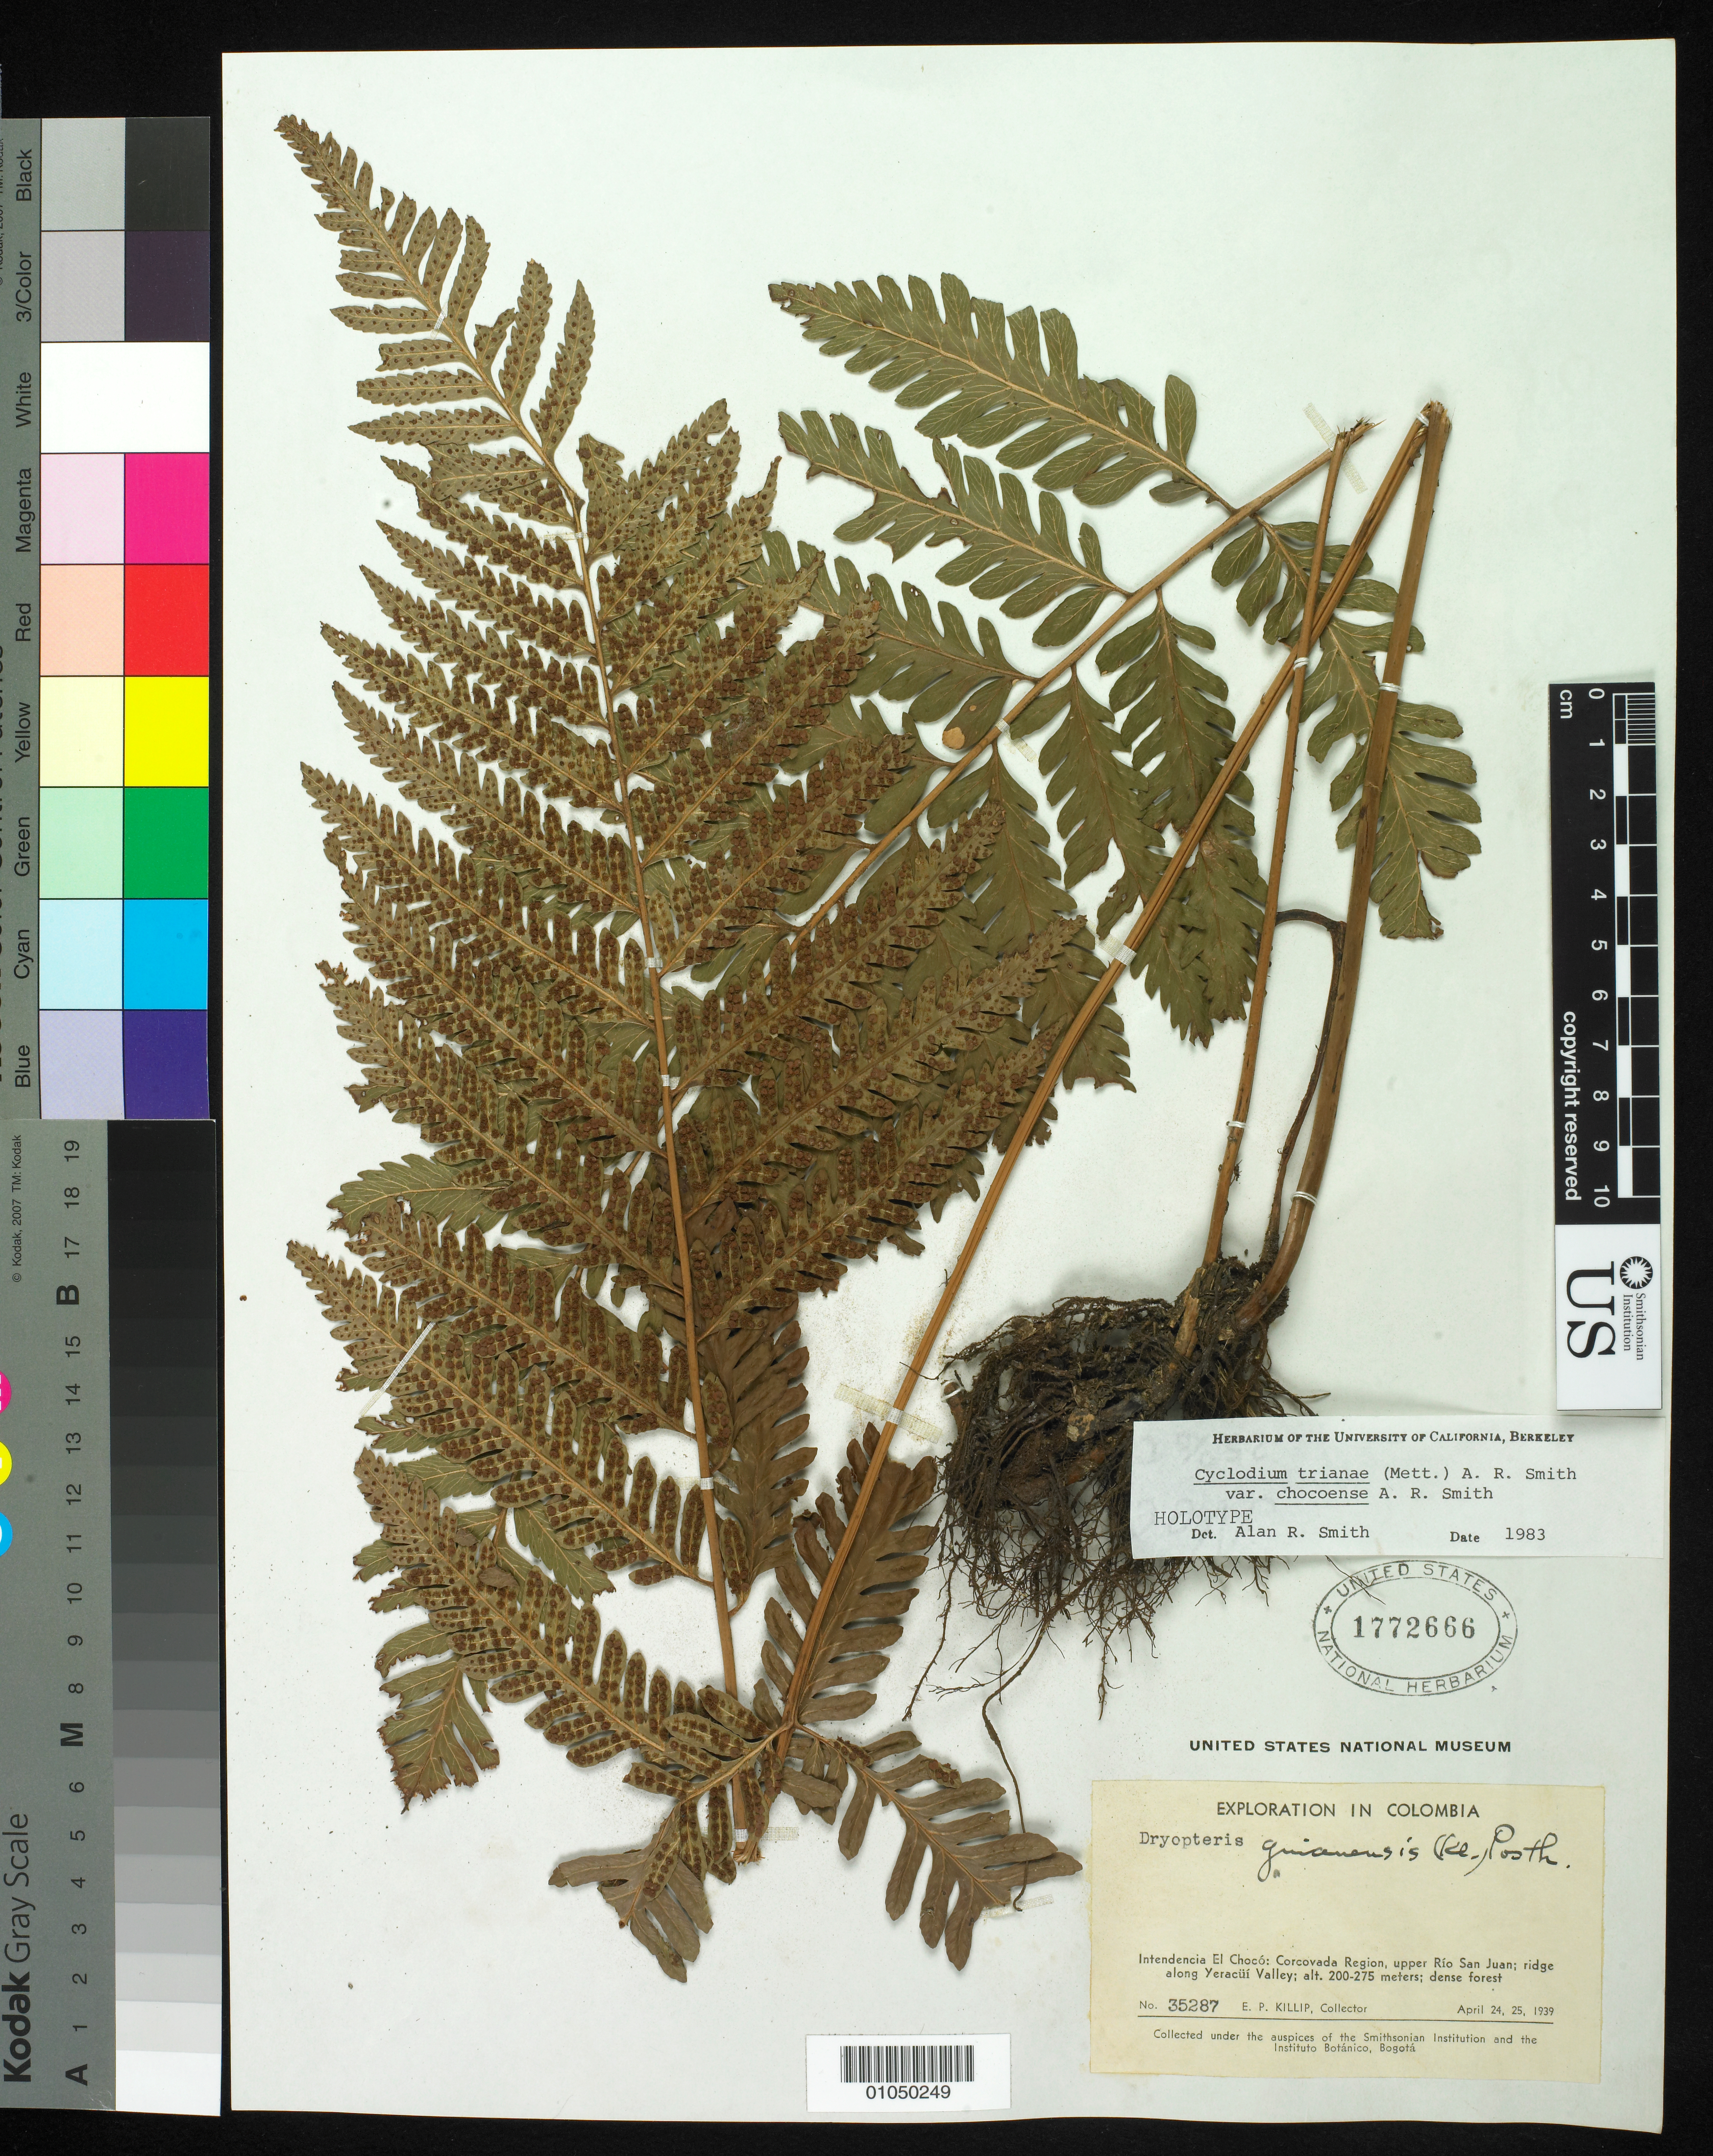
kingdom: Plantae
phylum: Tracheophyta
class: Polypodiopsida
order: Polypodiales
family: Dryopteridaceae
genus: Cyclodium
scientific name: Cyclodium trianae var. chocoense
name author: A.R. Sm.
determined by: Smith, Alan R., (UC)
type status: Holotype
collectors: E. P. Killip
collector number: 35287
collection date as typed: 24 Apr 1939 and 25 Apr 1939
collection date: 1939-04-24,1939-04-25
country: Colombia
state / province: Chocó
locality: Intendencia El Chocó: Corcovada Region, upper Rio San Juan; ridge along Yeracüí Valley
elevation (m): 200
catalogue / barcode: US 1772666